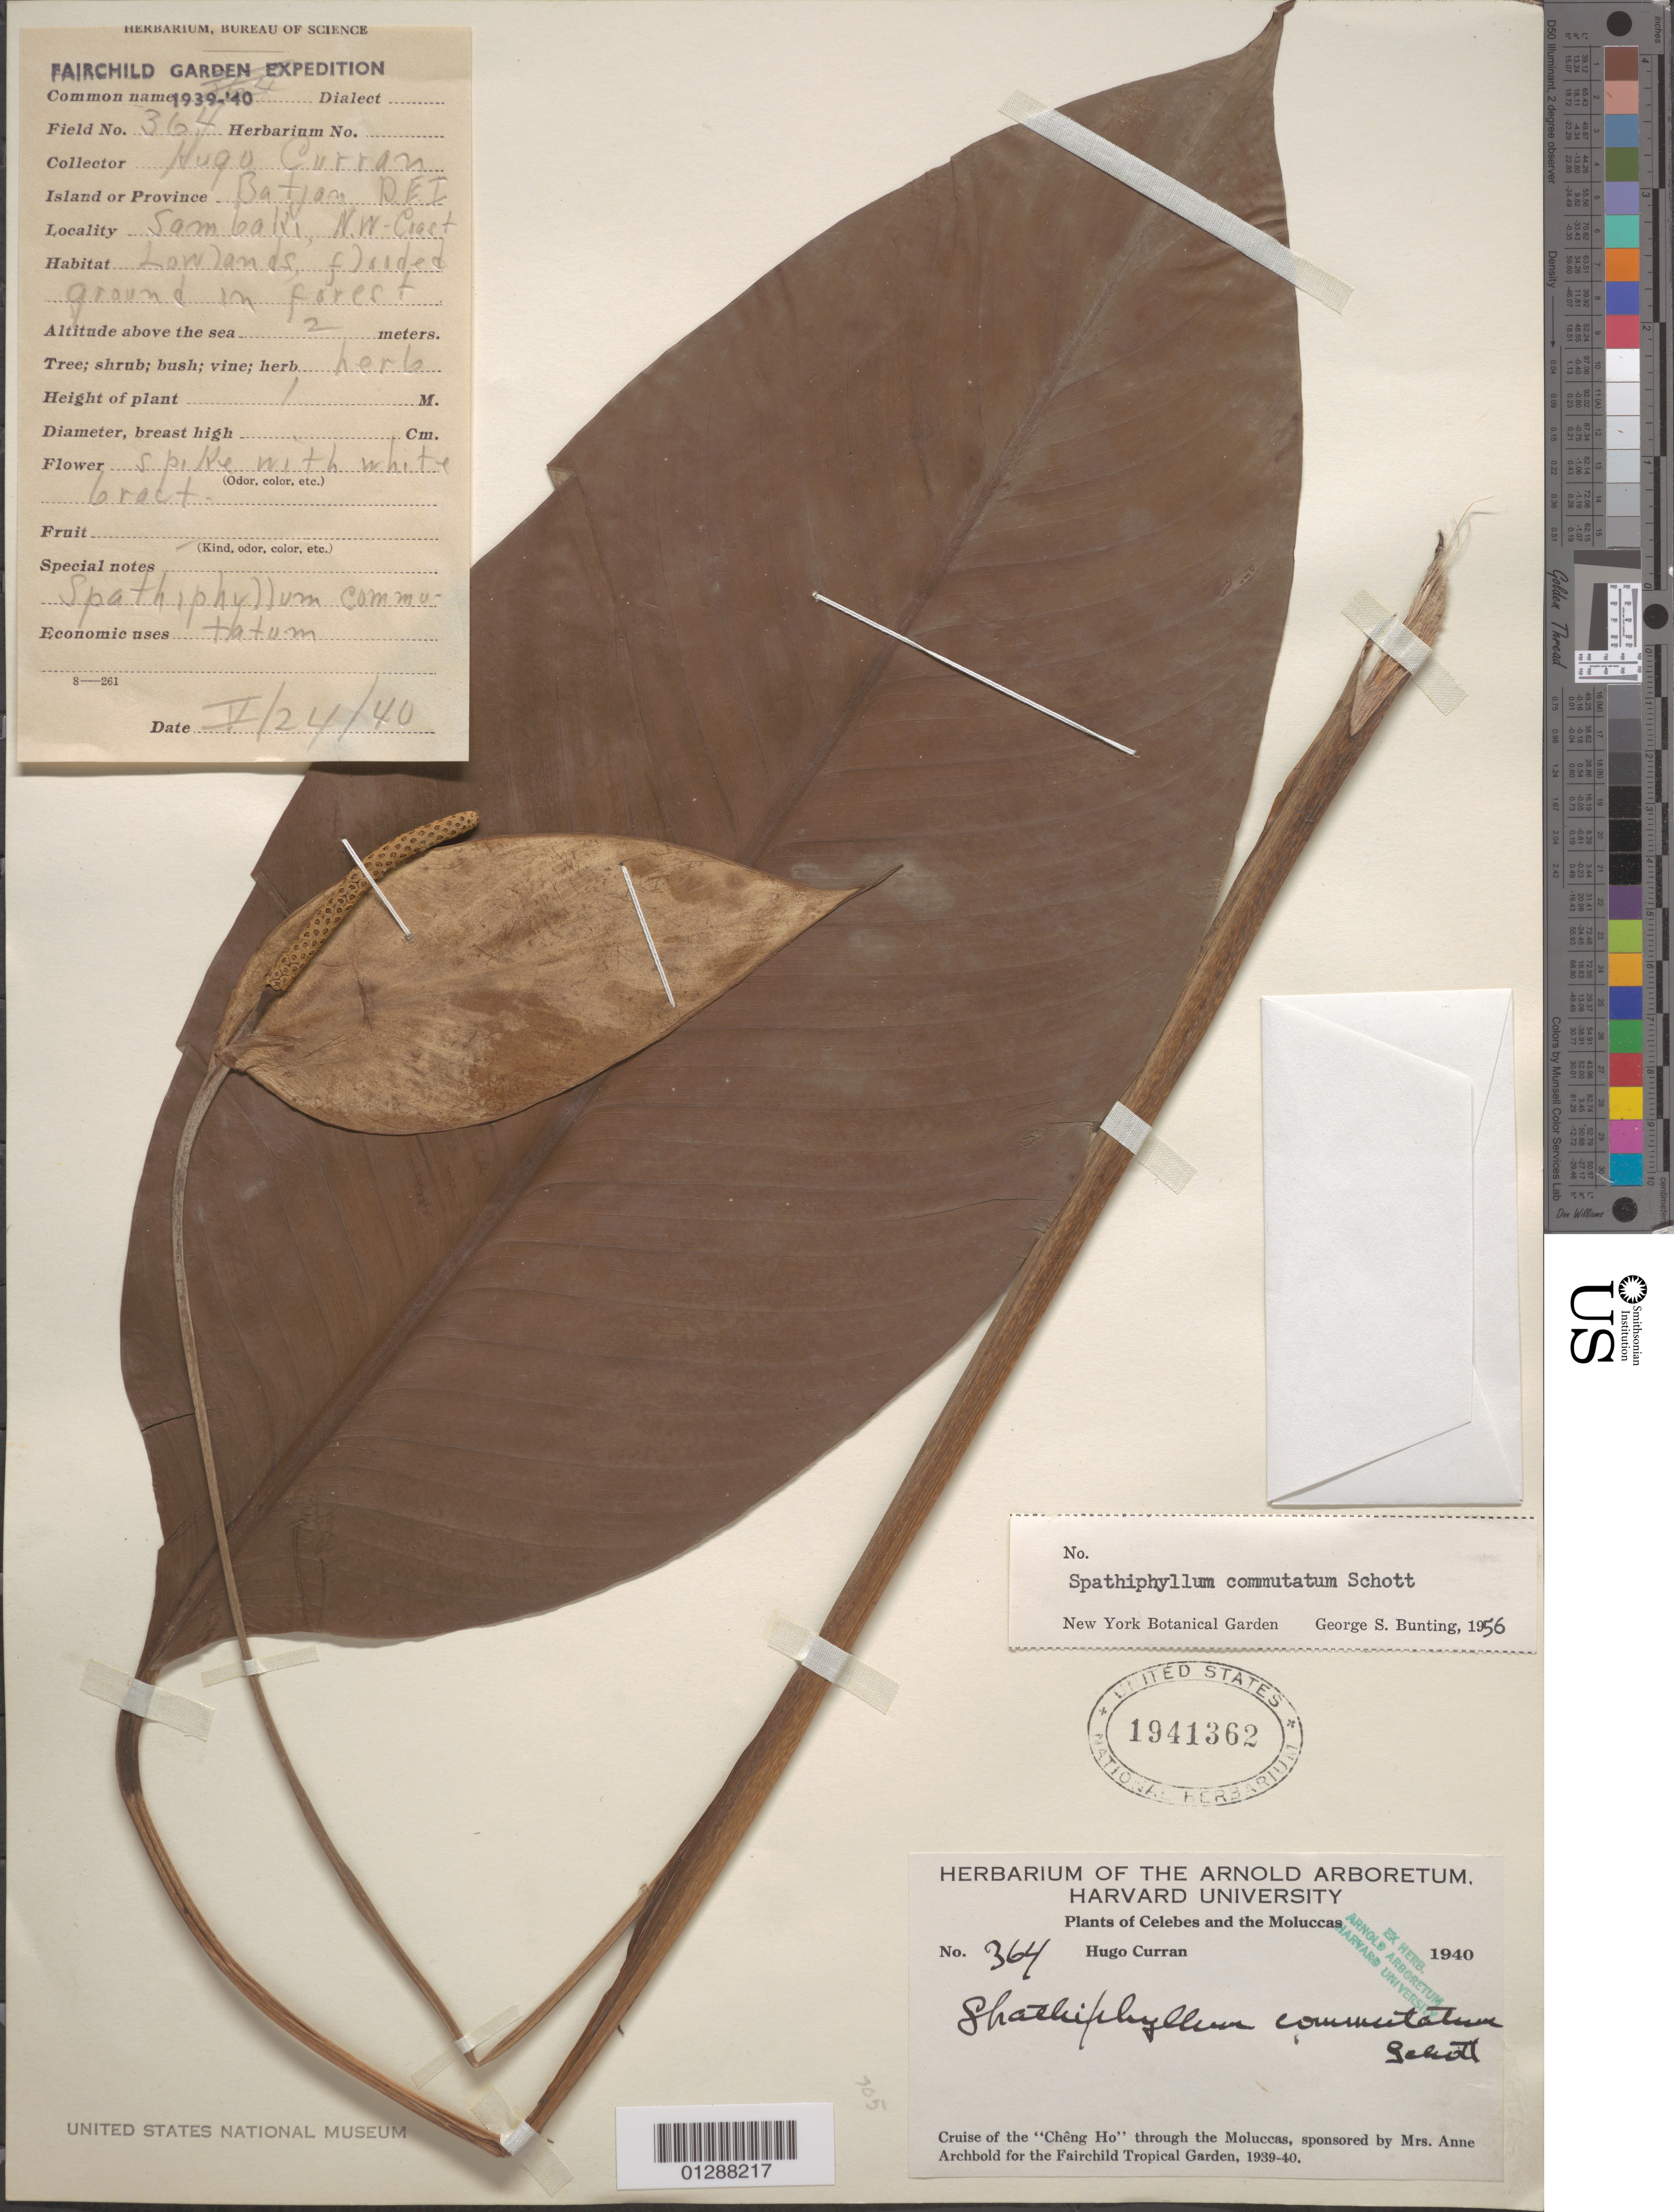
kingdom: Plantae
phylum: Tracheophyta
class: Liliopsida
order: Alismatales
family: Araceae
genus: Spathiphyllum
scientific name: Spathiphyllum commutatum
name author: Schott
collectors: H. Curran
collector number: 364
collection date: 1940-05-24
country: Indonesia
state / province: Maluku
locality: The Moluccas. Island or Province Batjan D.E.I. Sambaki, N.W.-Coast.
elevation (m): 2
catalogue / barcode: US 1941362